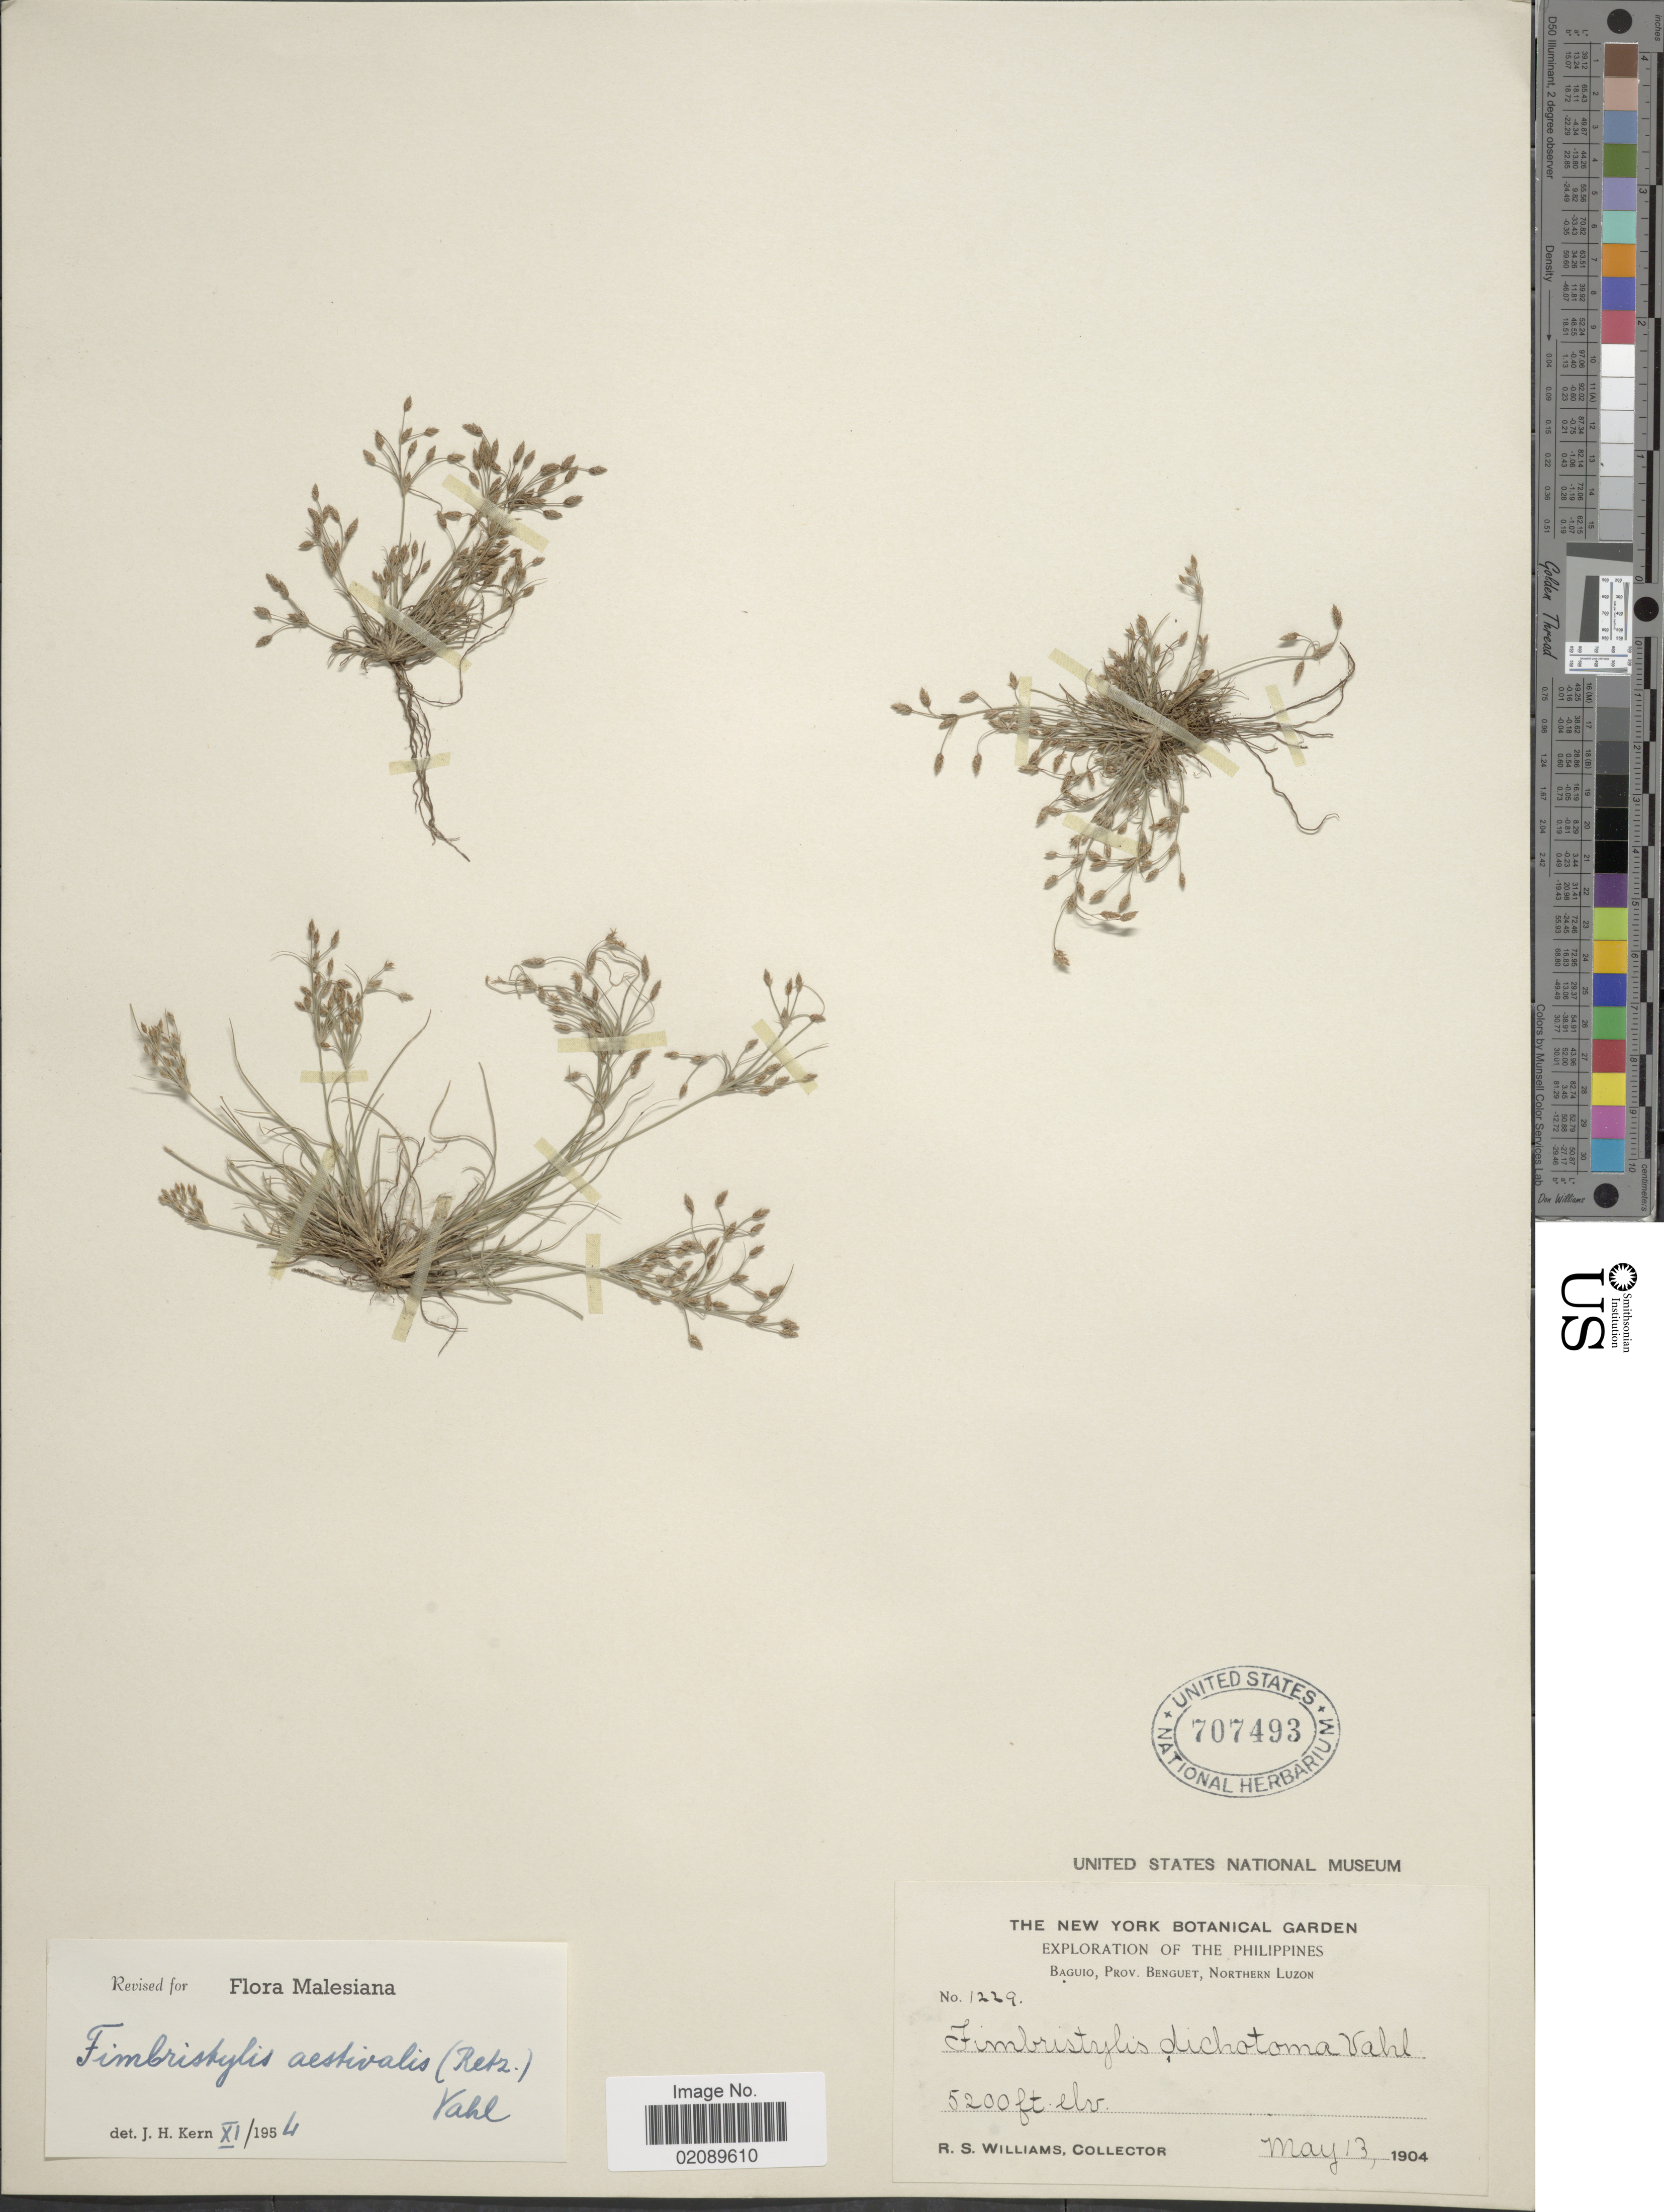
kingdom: Plantae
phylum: Tracheophyta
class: Liliopsida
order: Poales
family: Cyperaceae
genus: Fimbristylis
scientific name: Fimbristylis aestivalis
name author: (Retz.) Vahl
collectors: R. S. Williams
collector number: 1229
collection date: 1904-05-13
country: Philippines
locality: Baguio, Prov. Benguet, Northern Luzon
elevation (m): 1585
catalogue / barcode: US 707493